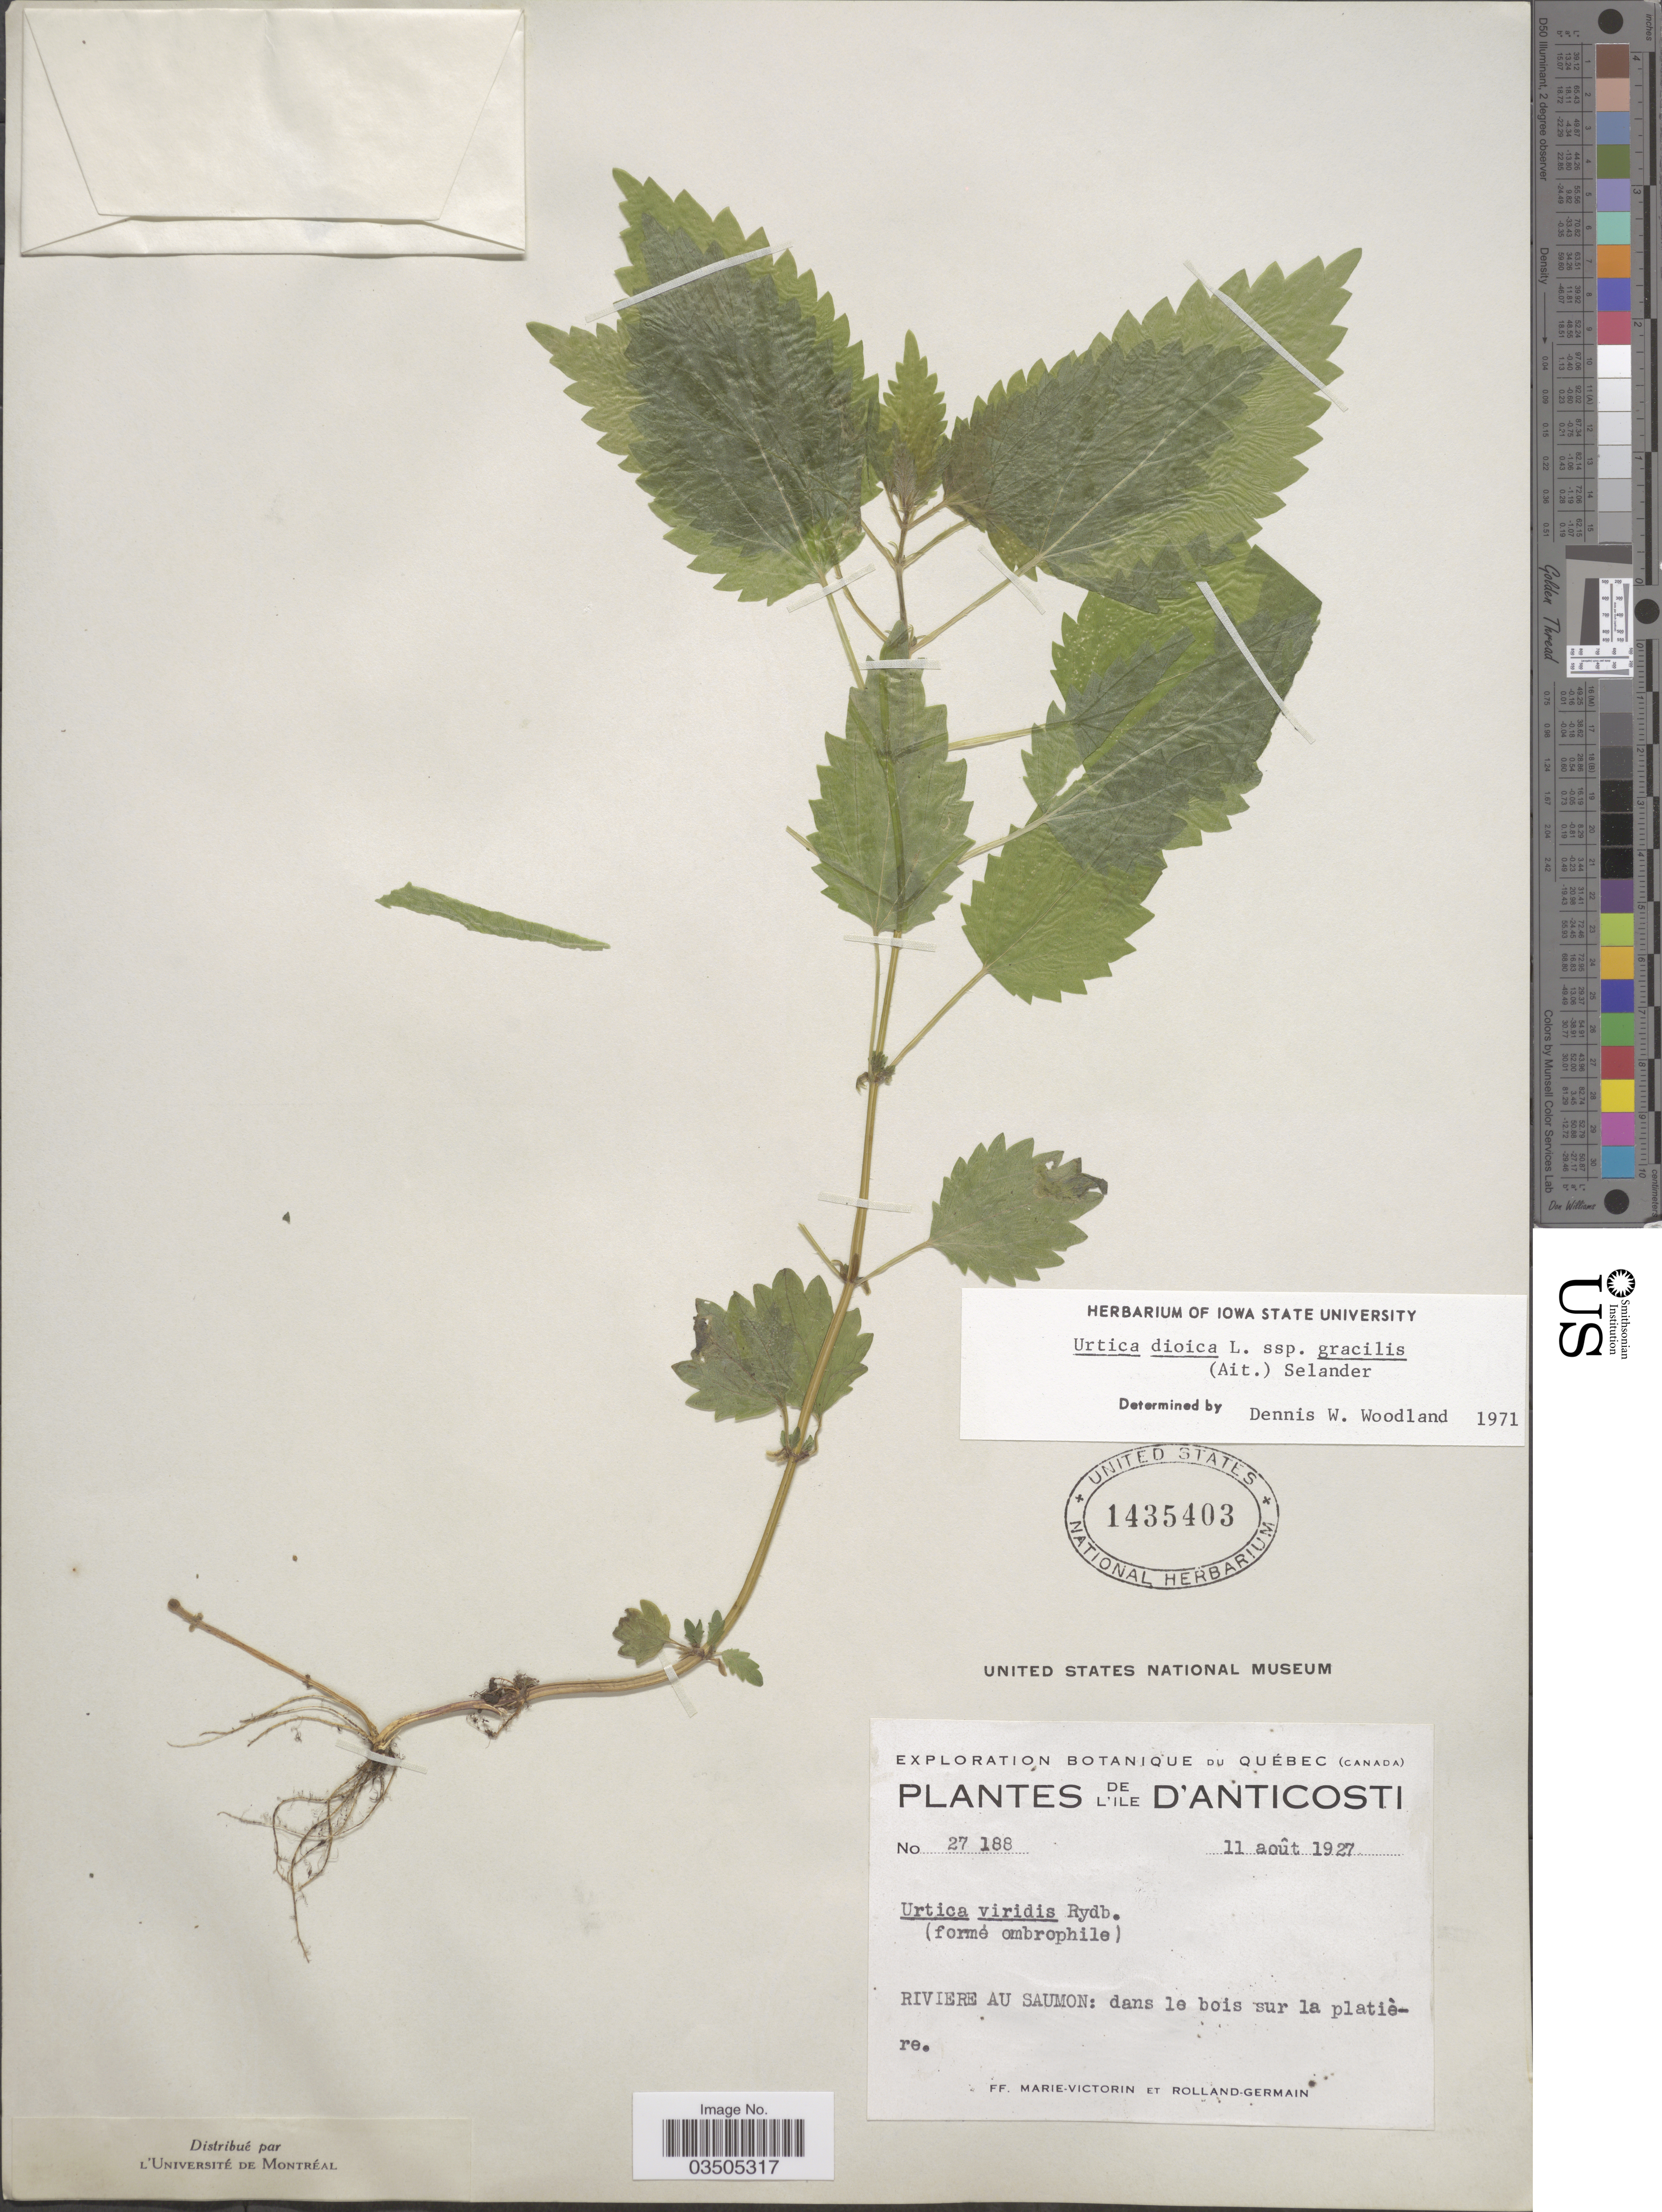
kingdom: Plantae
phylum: Tracheophyta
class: Magnoliopsida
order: Rosales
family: Urticaceae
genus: Urtica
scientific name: Urtica dioica subsp. gracilis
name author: L.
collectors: F. Marie-Victorin & Rolland-Germain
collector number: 27188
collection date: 1927-08-11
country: Canada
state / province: Quebec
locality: Anticosti. Riviere au Saumon.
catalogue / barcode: US 1435403